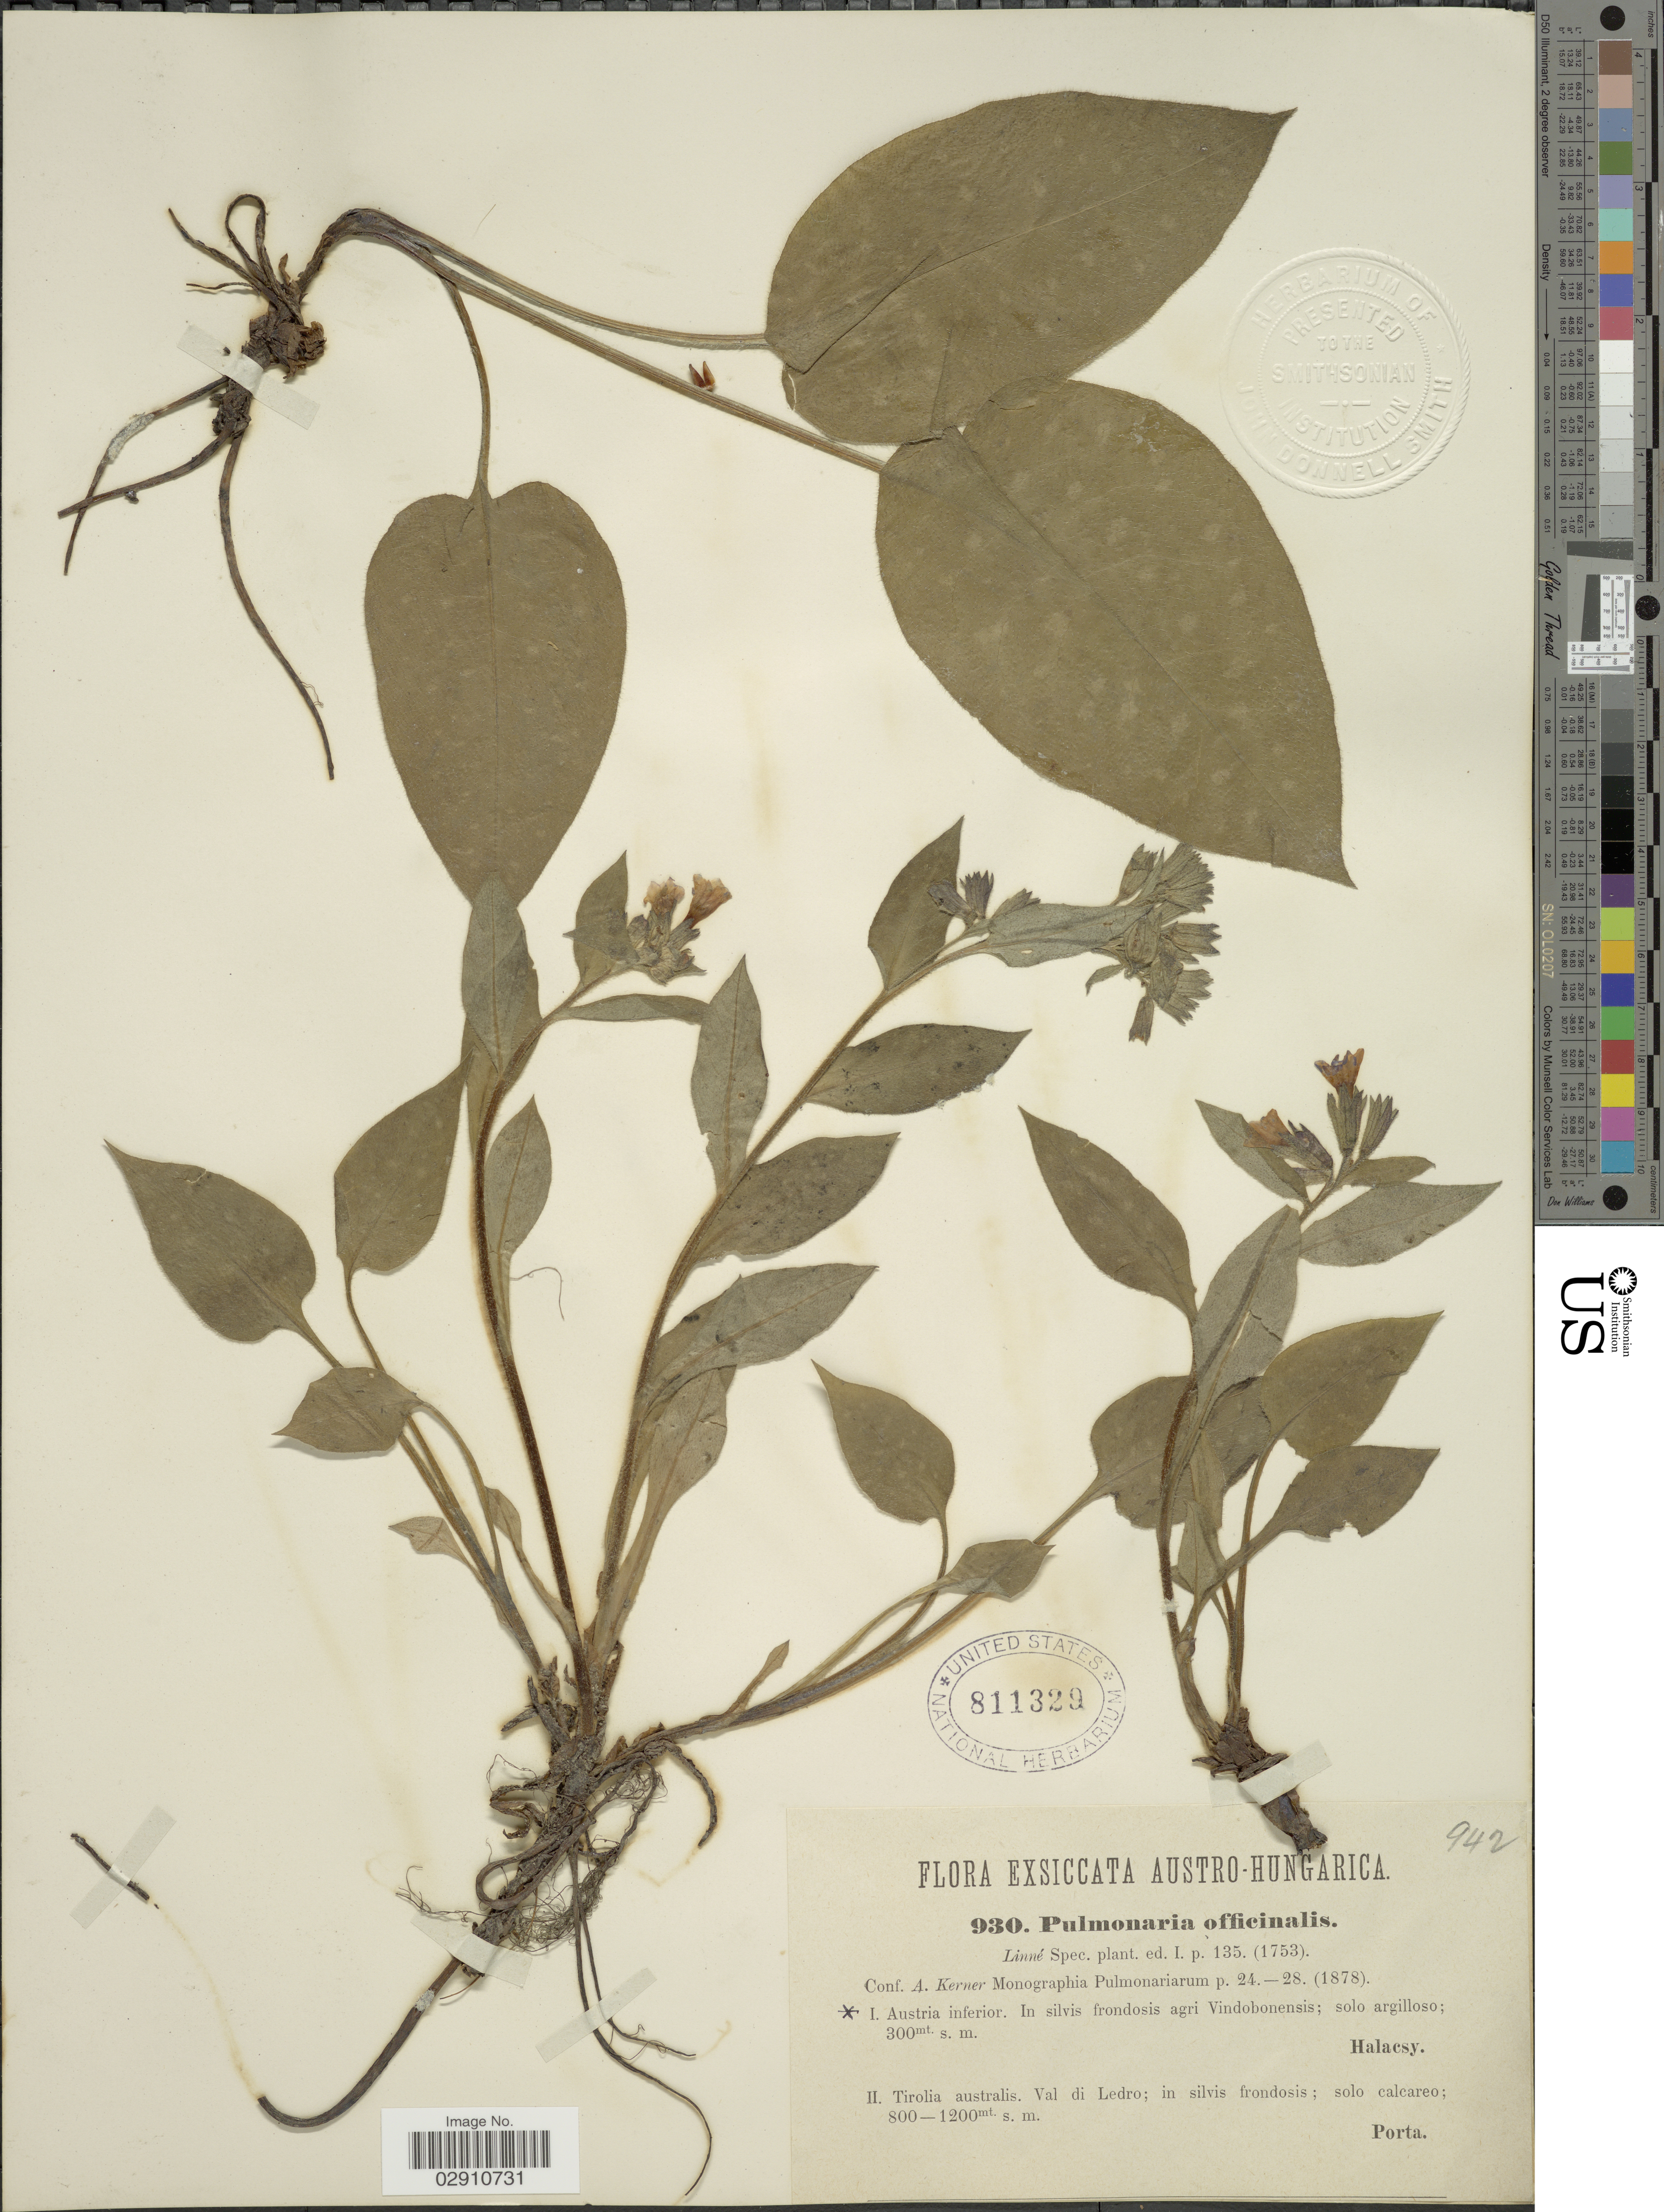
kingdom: Plantae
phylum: Tracheophyta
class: Magnoliopsida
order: Boraginales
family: Boraginaceae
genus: Pulmonaria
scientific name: Pulmonaria officinalis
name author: L.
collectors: -- Halacsy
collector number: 930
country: Austria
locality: Austria inferior. In silvis frondosis agri Vindobonensis.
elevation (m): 300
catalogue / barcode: US 811329